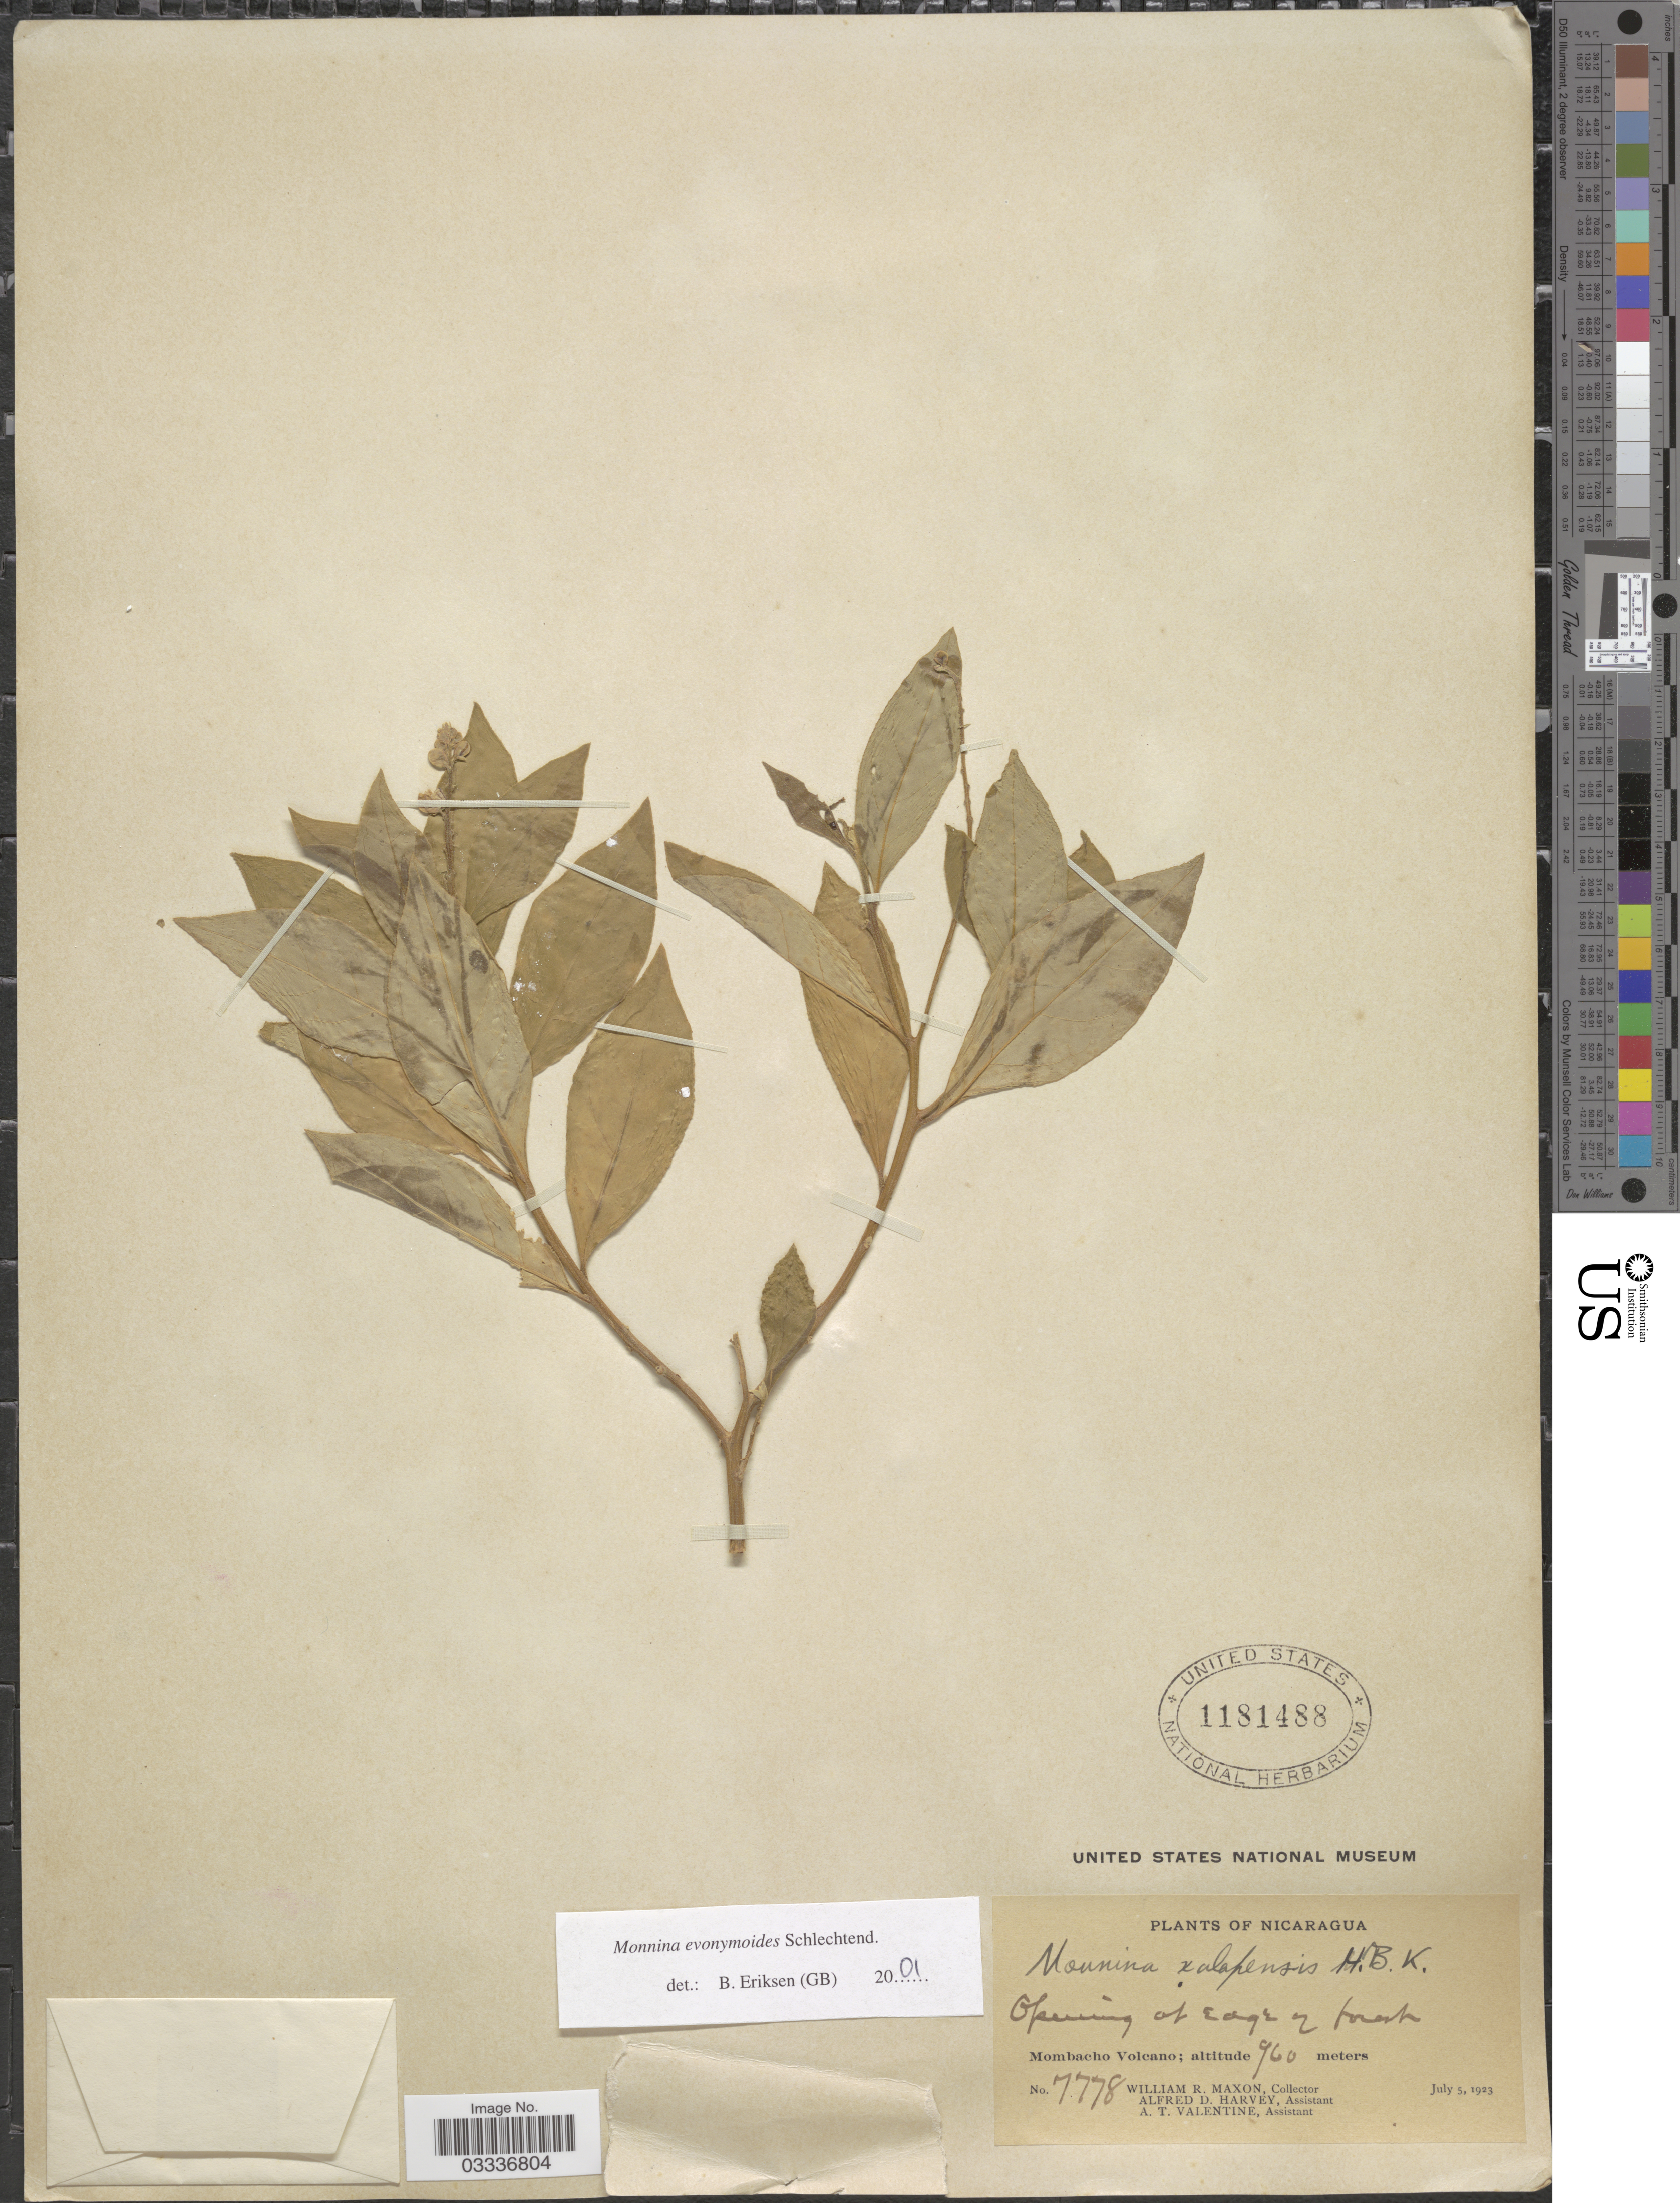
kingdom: Plantae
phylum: Tracheophyta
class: Magnoliopsida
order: Fabales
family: Polygalaceae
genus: Monnina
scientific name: Monnina evonymoides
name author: Schltdl.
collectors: W. R. Maxon, A. D. Harvey & A. Valentine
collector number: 7778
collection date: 1923-07-05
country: Nicaragua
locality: Mombacho Volcano.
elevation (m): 960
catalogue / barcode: US 1181488